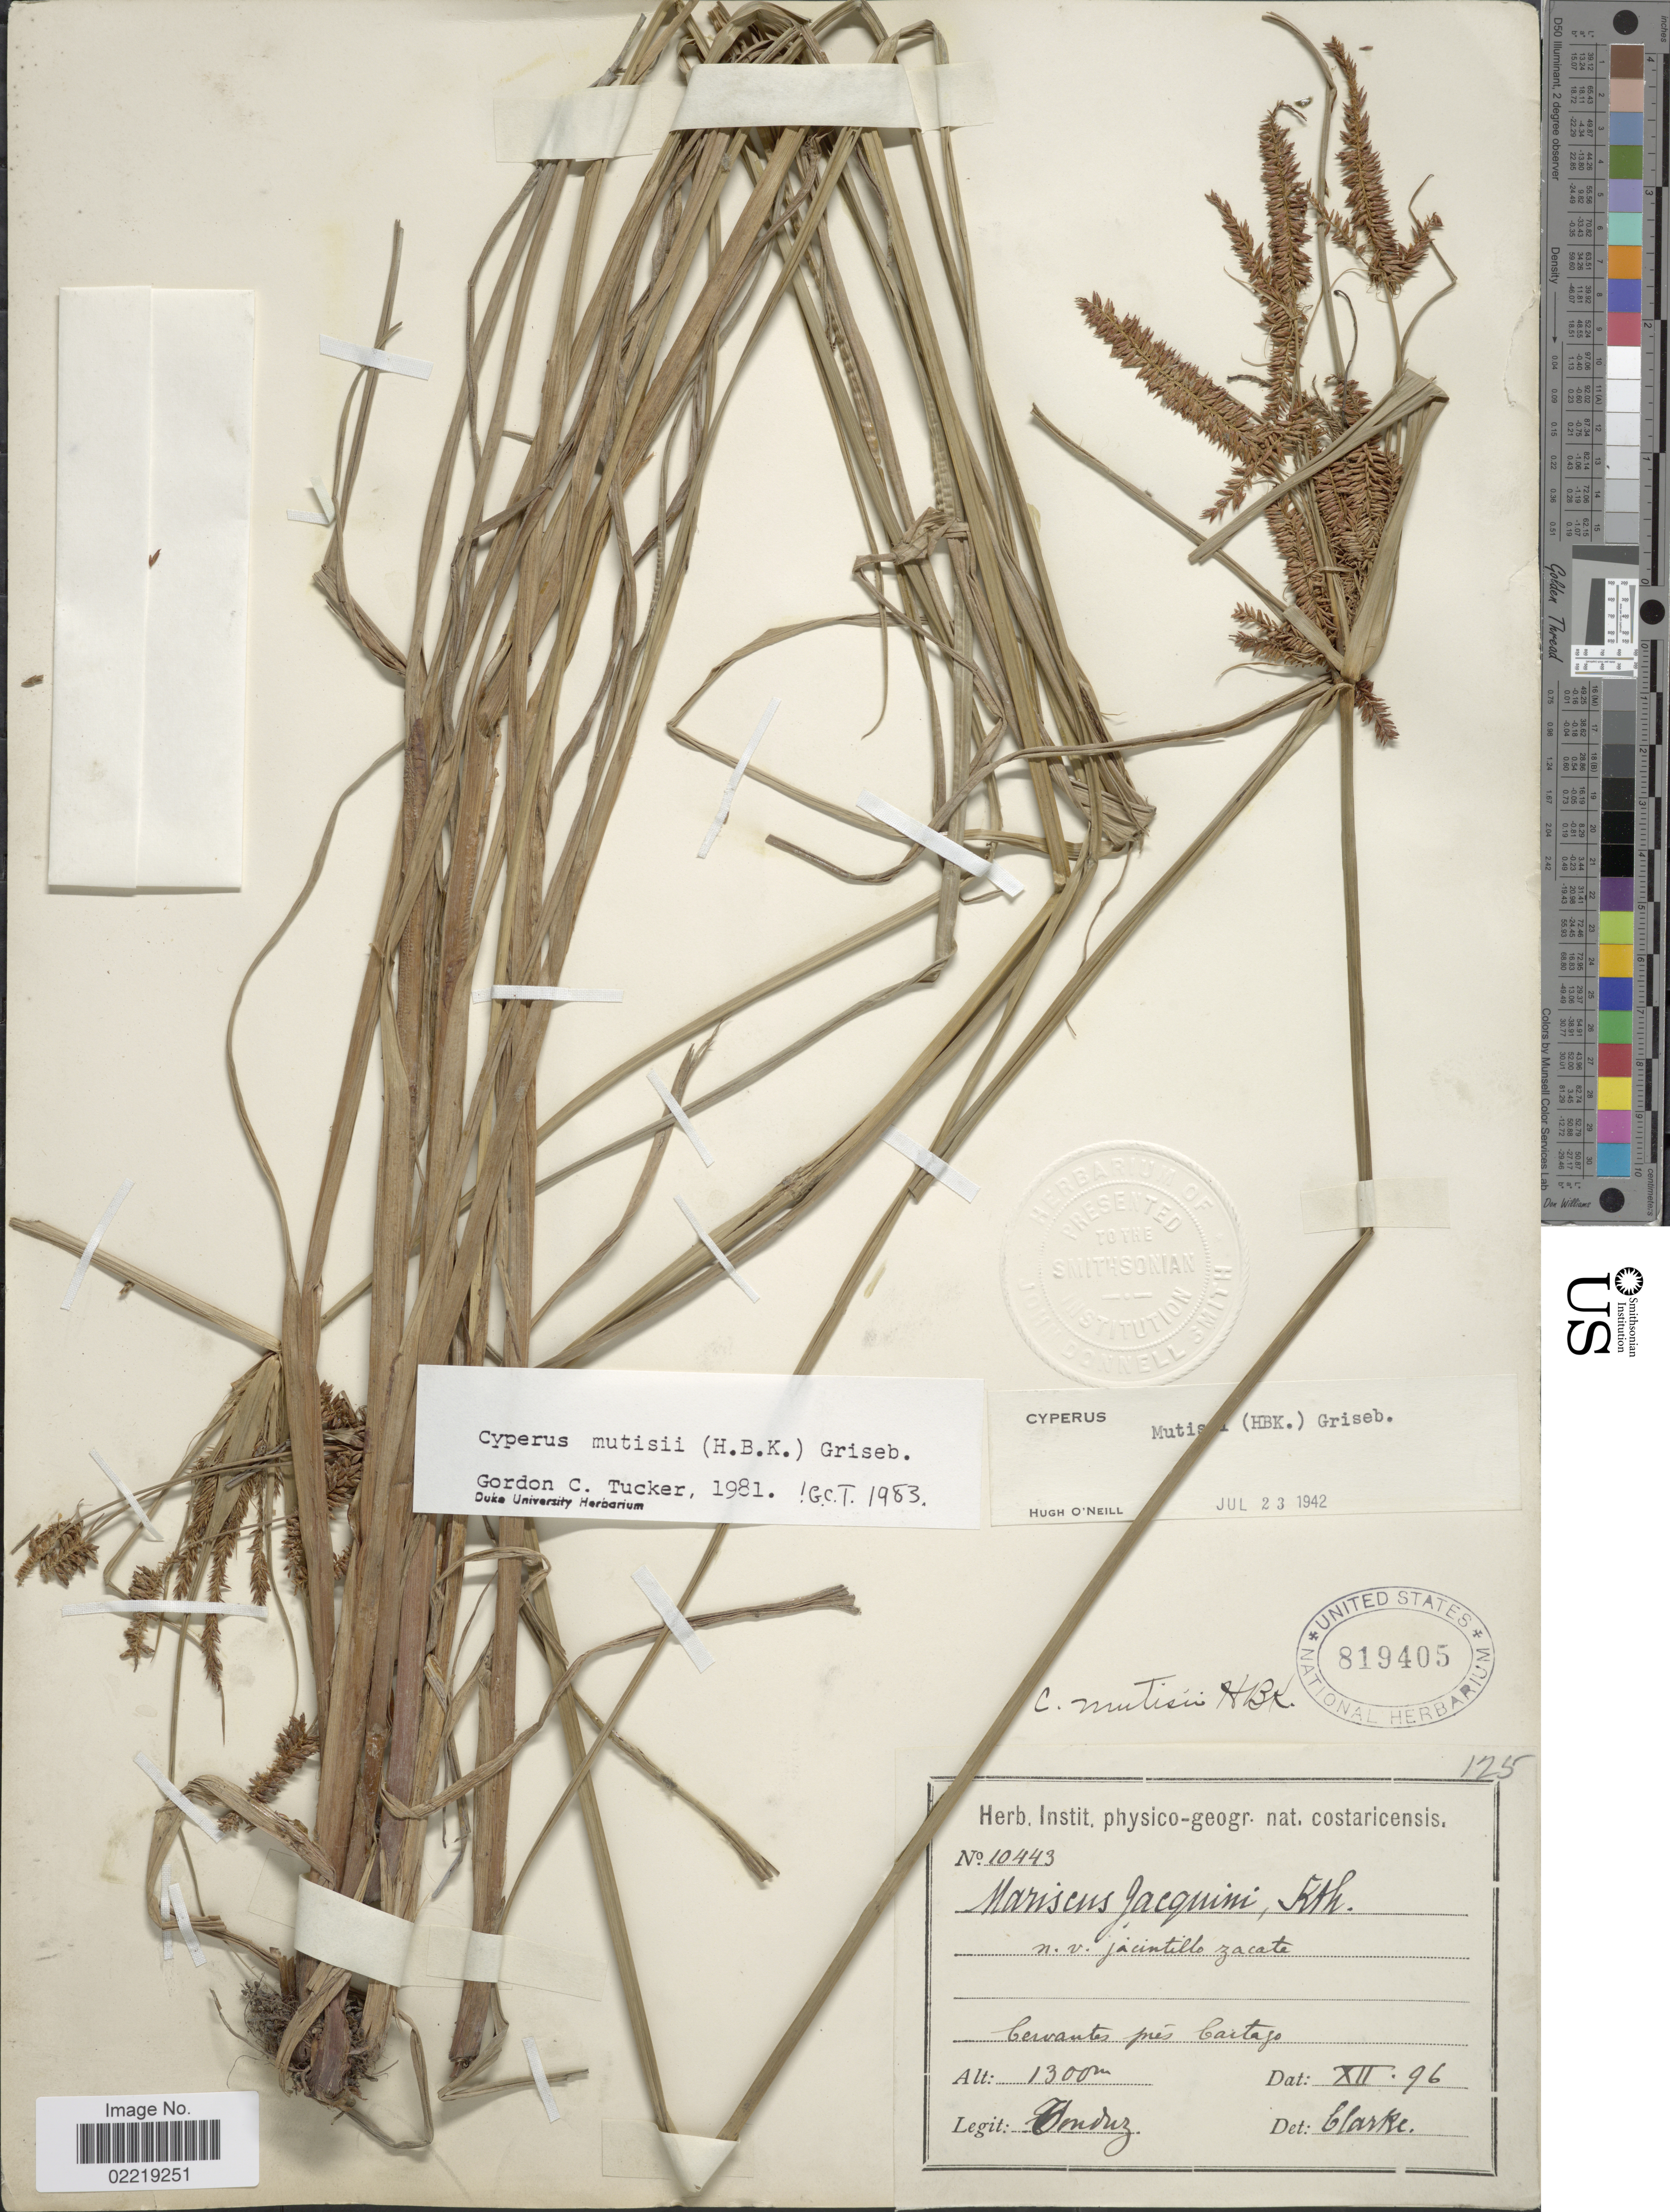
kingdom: Plantae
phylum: Tracheophyta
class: Liliopsida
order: Poales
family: Cyperaceae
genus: Cyperus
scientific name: Cyperus mutisii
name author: (Kunth) Andersson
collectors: A. Tonduz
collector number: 10443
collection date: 1896-12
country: Costa Rica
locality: Cervantes pres Cartago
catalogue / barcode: US 819405